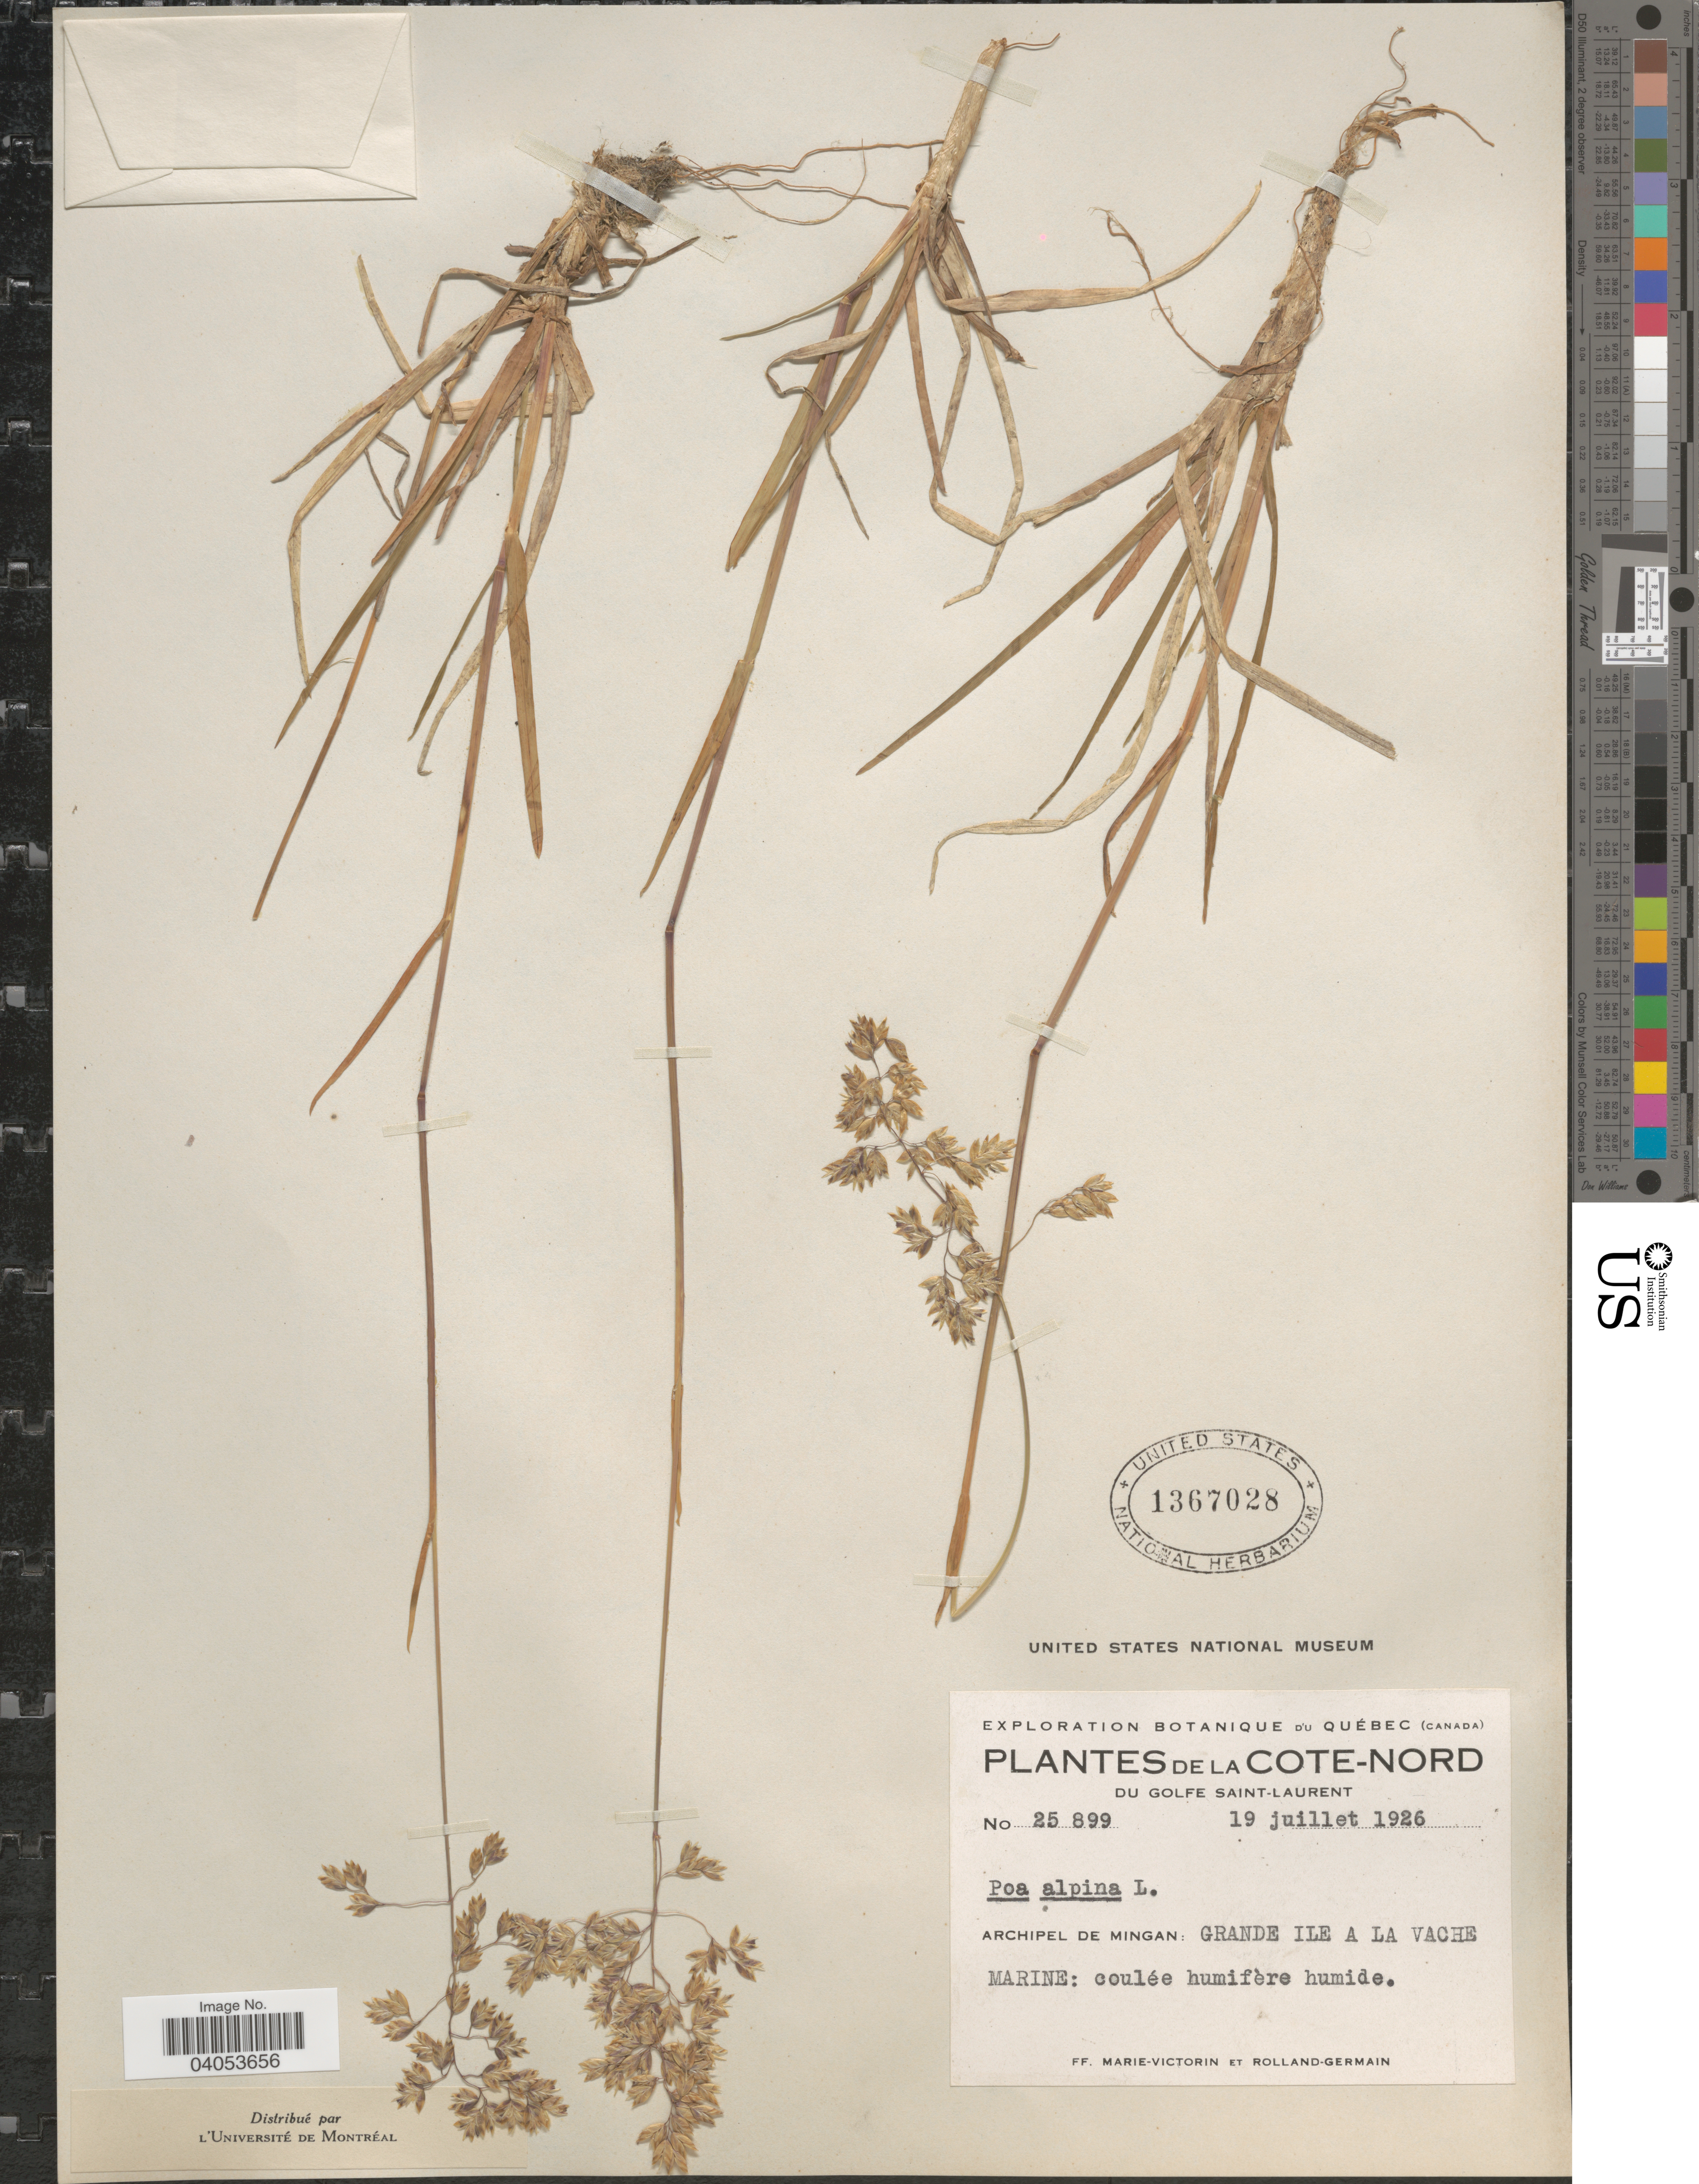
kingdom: Plantae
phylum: Tracheophyta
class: Liliopsida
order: Poales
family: Poaceae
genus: Poa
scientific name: Poa alpina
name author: L.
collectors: F. Marie-Victorin & Rolland-Germain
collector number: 25899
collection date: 1926-07-19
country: Canada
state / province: Quebec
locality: La Cote-Nord du Golfe Saint-Laurent. Archipel de Mingan: Grand Ile a la Vache Marine.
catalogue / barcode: US 1367028